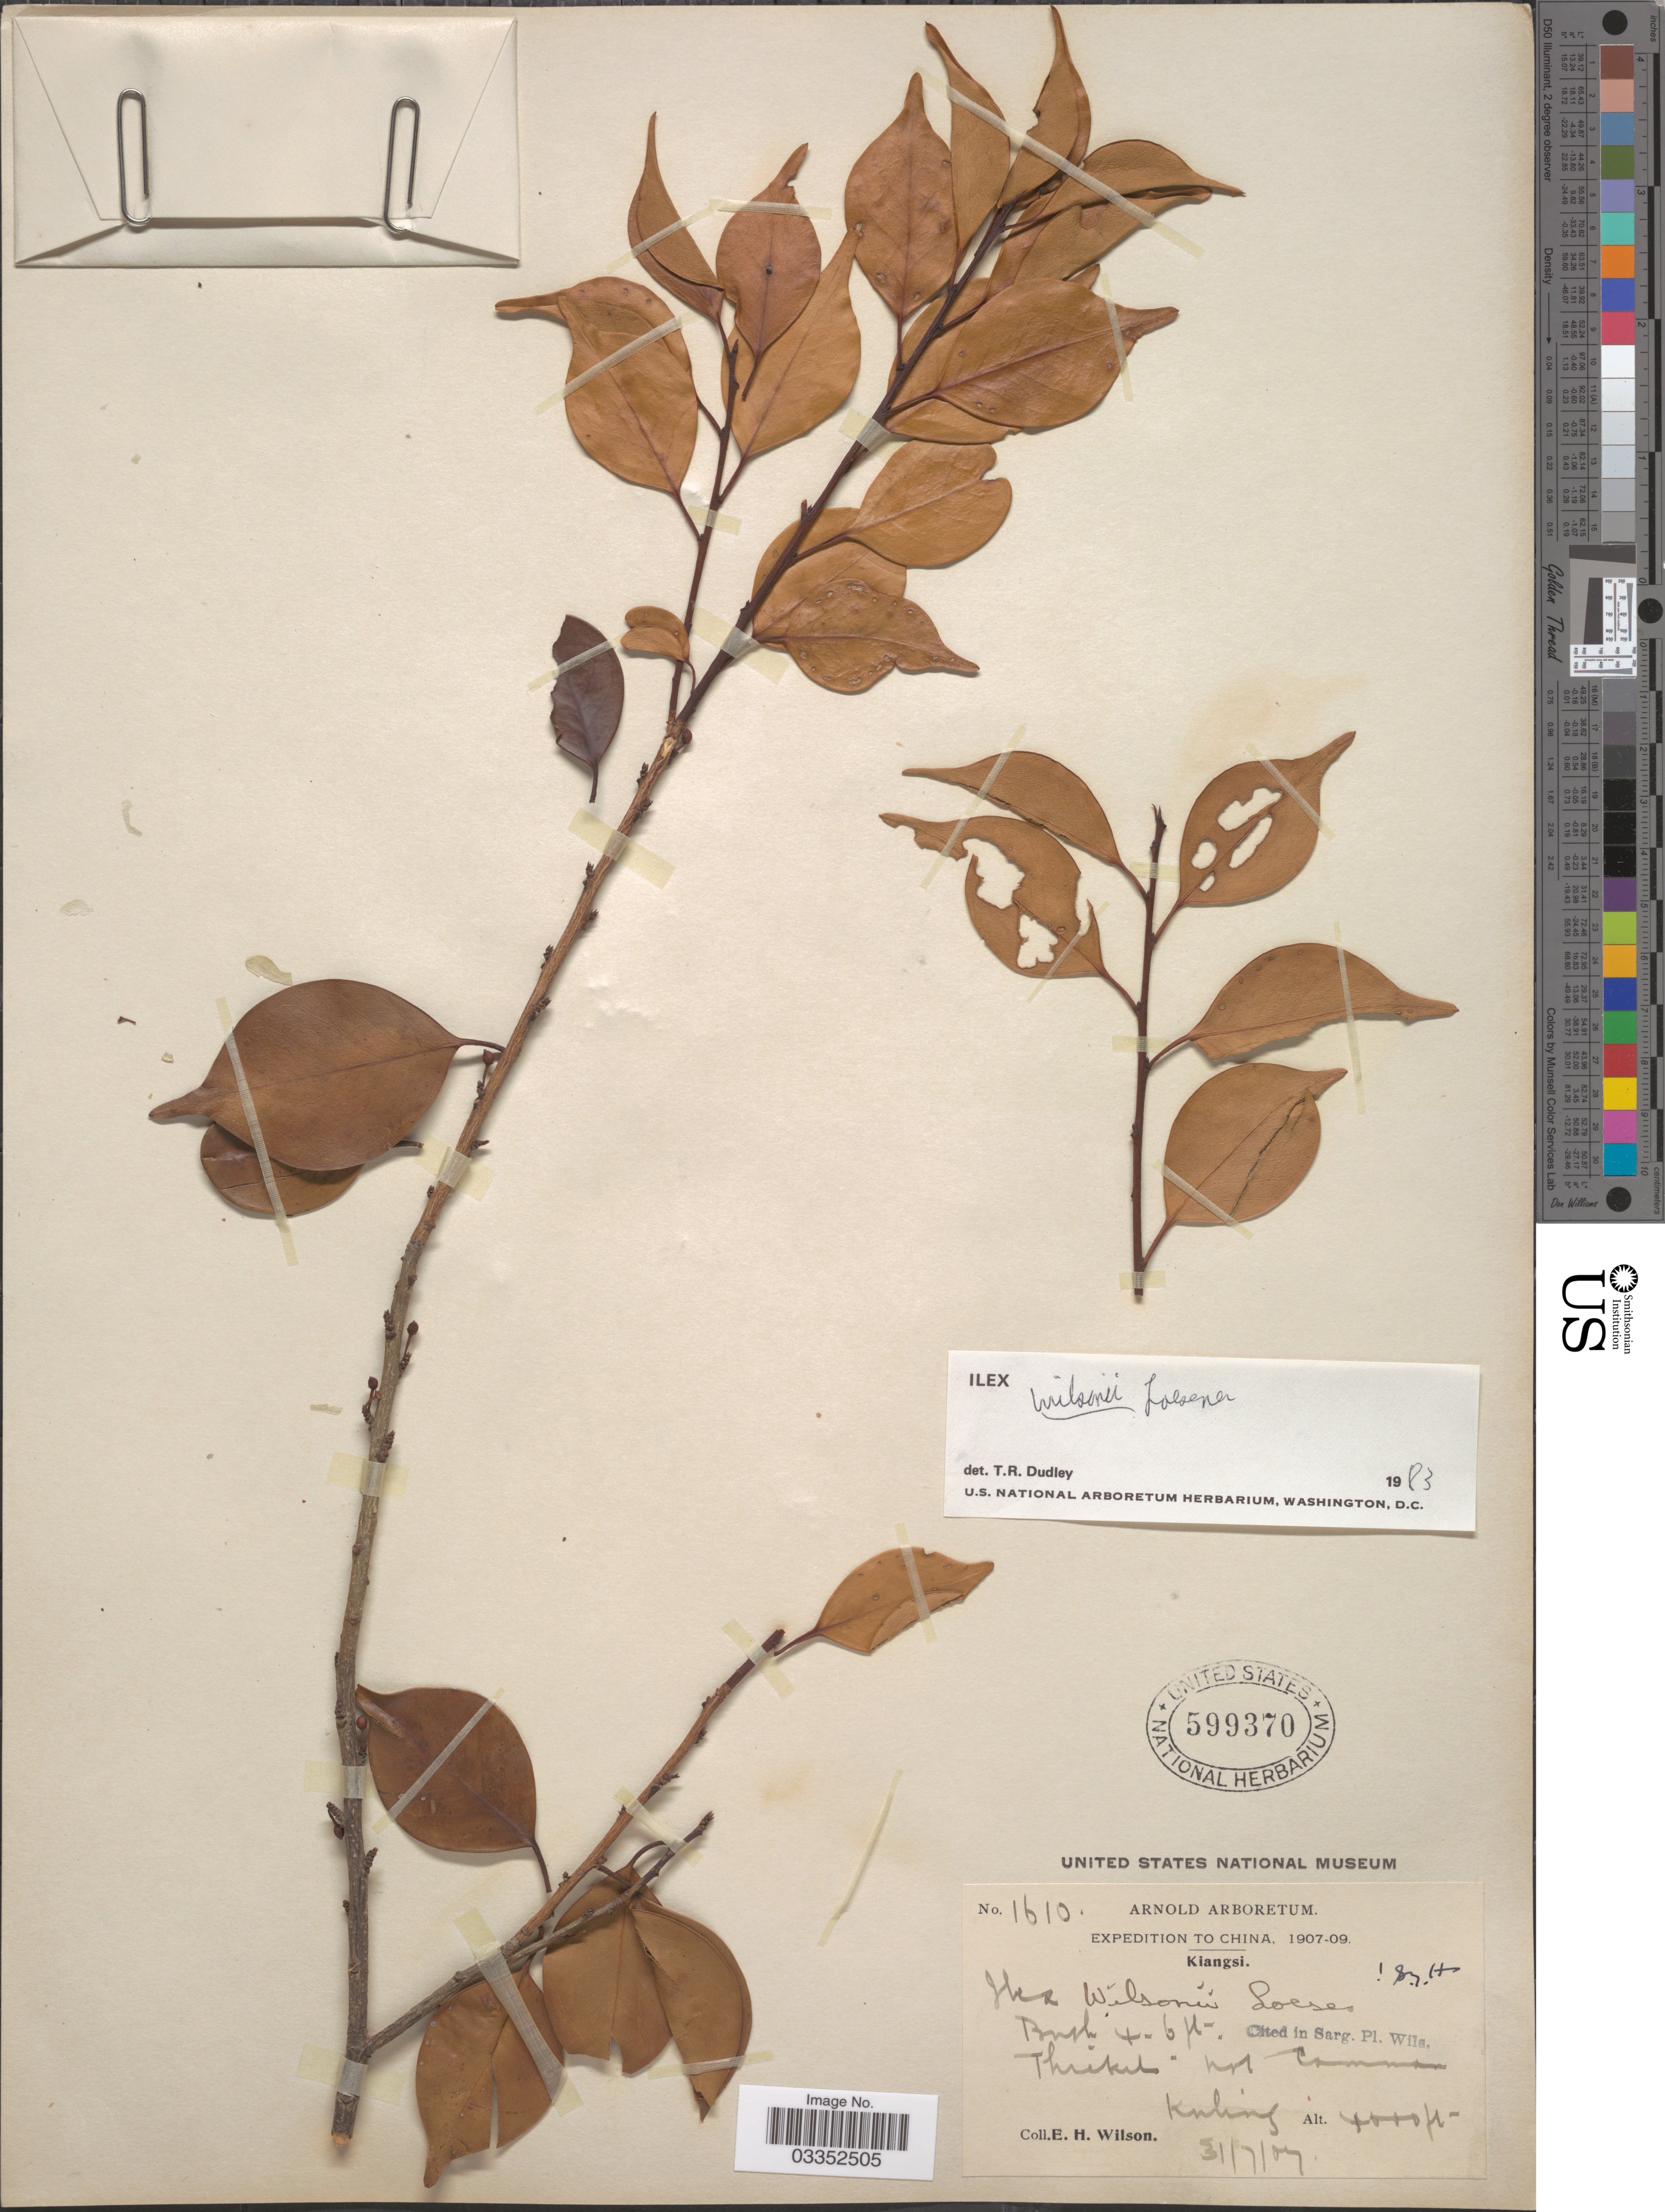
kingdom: Plantae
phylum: Tracheophyta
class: Magnoliopsida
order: Aquifoliales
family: Aquifoliaceae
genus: Ilex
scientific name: Ilex wilsonii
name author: Loes.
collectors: E. Wilson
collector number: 1610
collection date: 1907-07-31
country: China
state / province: Jiangxi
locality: Kuling.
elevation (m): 1219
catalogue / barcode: US 599370